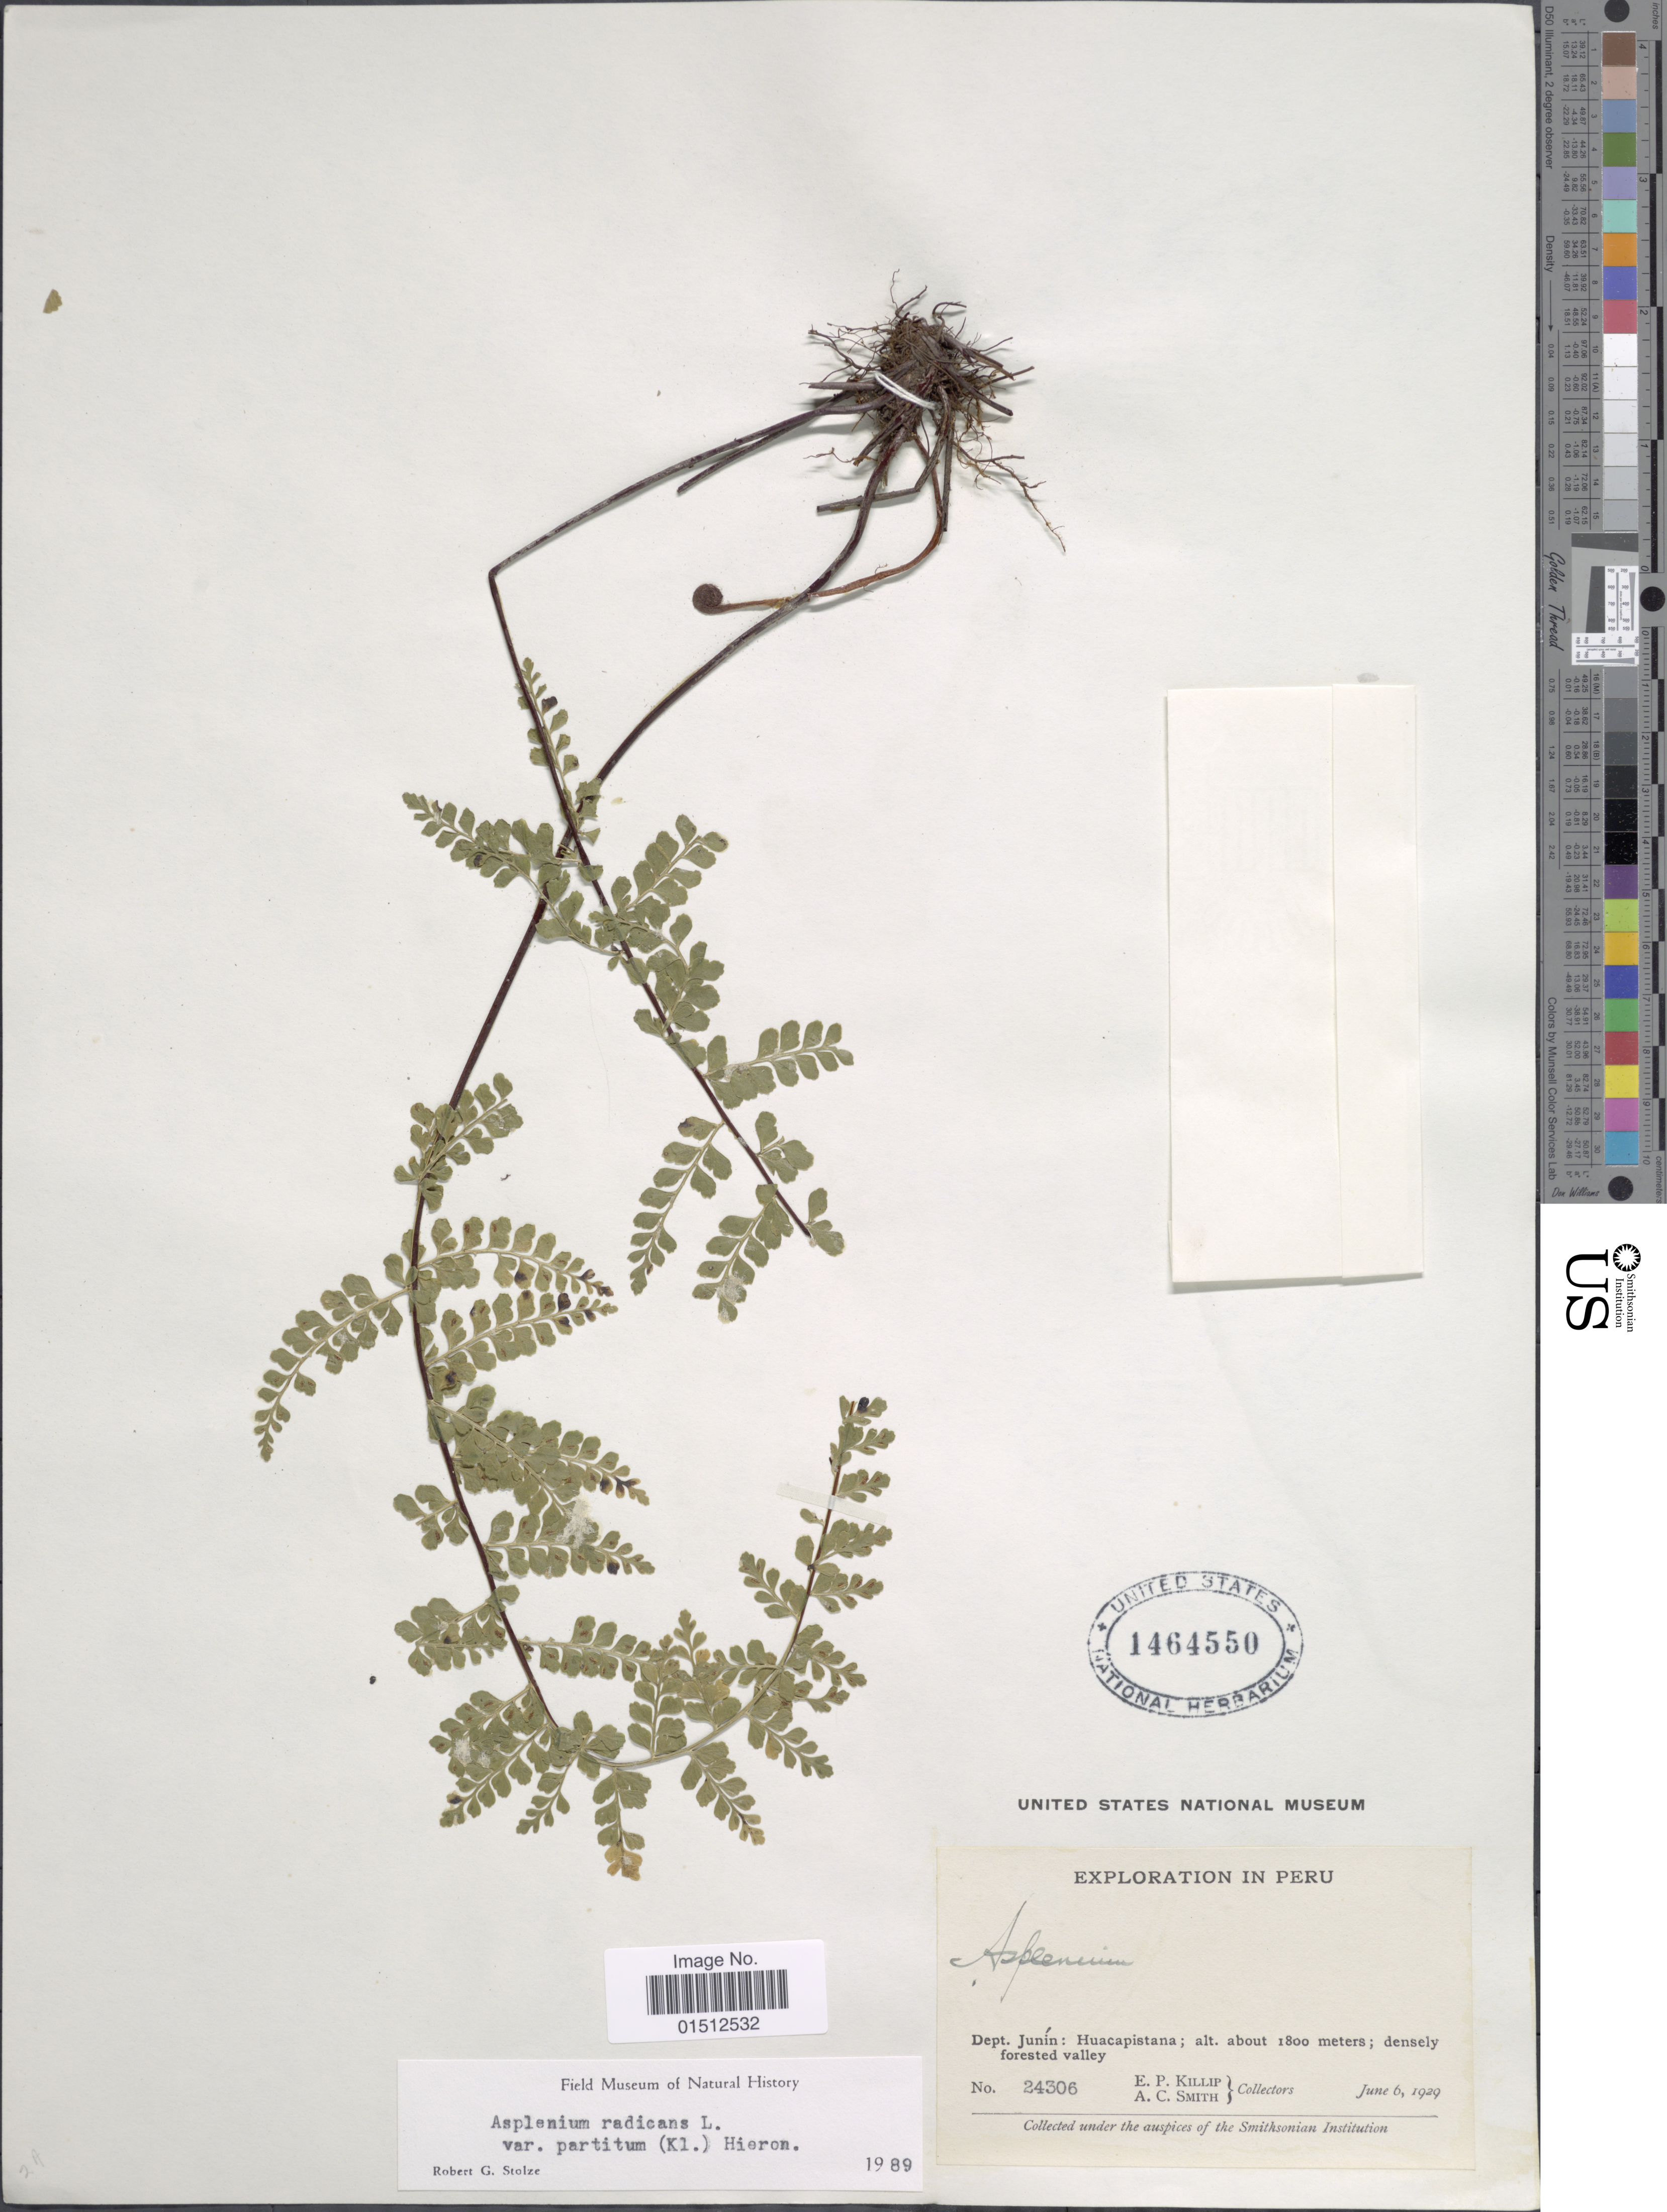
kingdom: Plantae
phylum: Tracheophyta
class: Polypodiopsida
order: Polypodiales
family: Aspleniaceae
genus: Asplenium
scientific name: Asplenium radicans var. partitum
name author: (Klotzsch) Hieron.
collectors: E. P. Killip & A. C. Smith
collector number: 24306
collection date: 1929-06-06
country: Peru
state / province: Junín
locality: Peru, Dept. Junin: Huacapistana.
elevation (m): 1800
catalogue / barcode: US 1464550